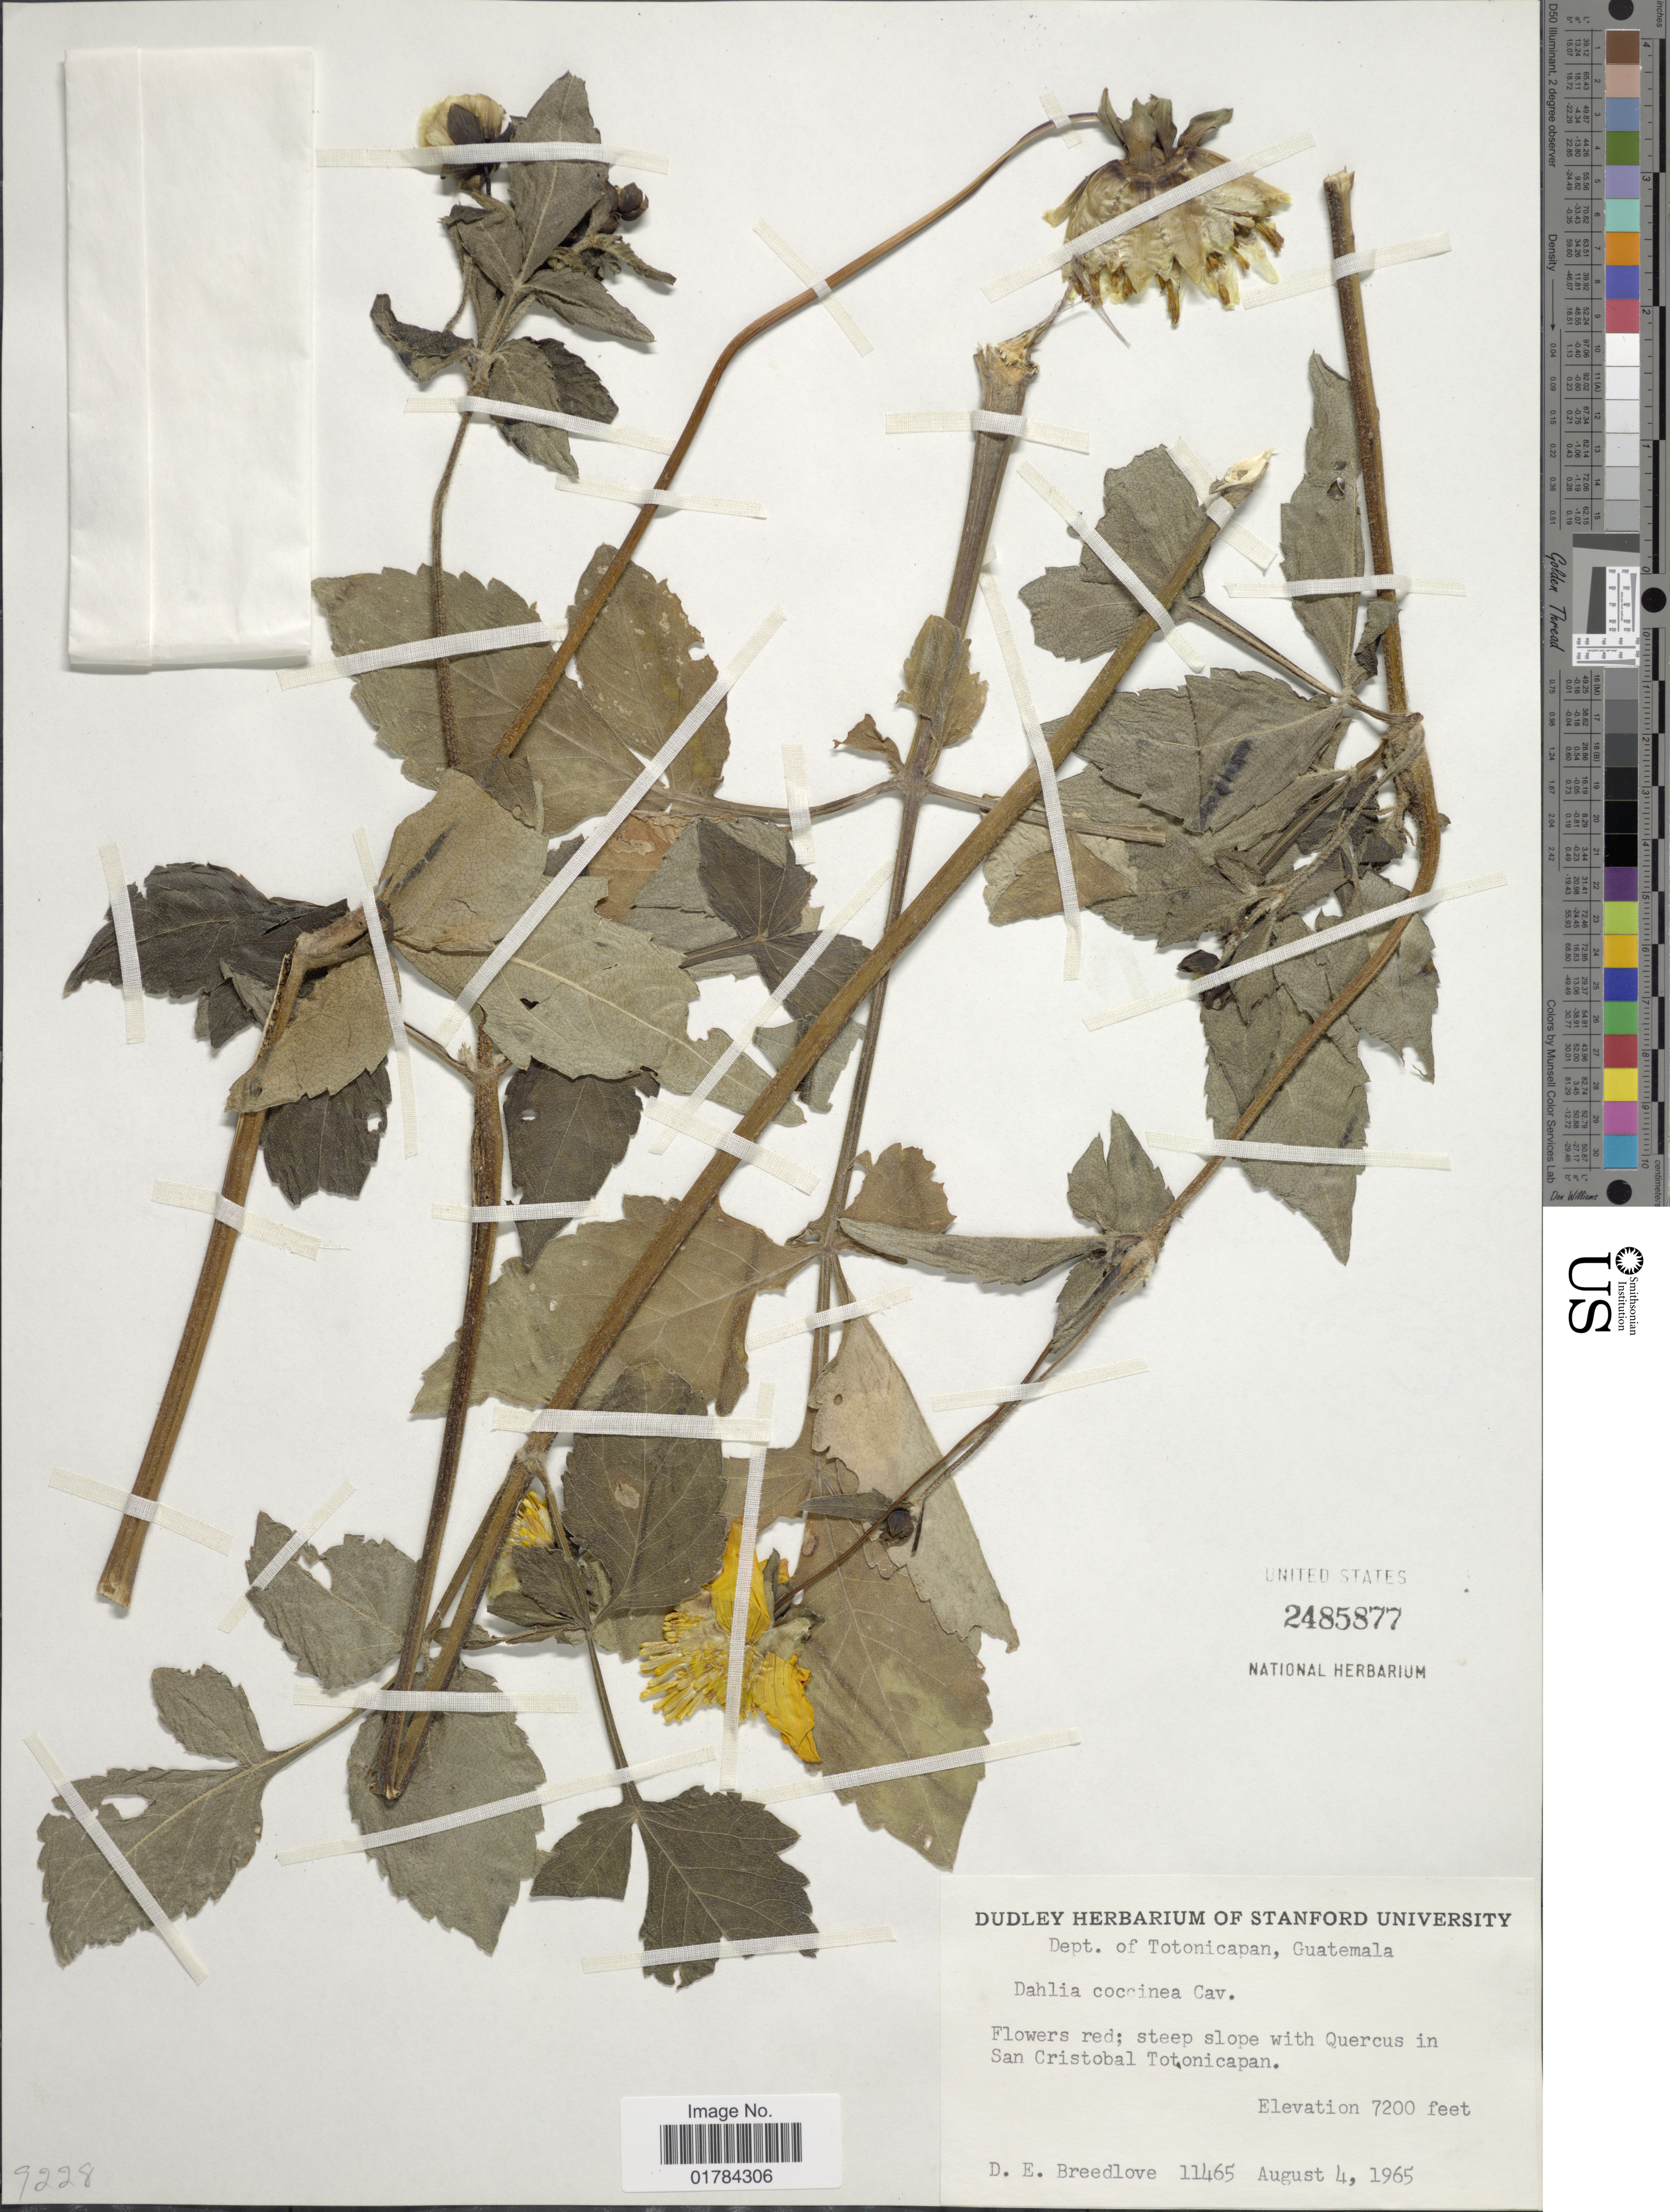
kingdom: Plantae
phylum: Tracheophyta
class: Magnoliopsida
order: Asterales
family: Asteraceae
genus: Dahlia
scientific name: Dahlia coccinea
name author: Cav.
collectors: D. E. Breedlove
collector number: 11465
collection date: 1965-08-04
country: Guatemala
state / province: Totonicapan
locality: Steep slope with Quercus in San Cristobal Totonicapan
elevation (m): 2195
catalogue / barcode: US 2485877